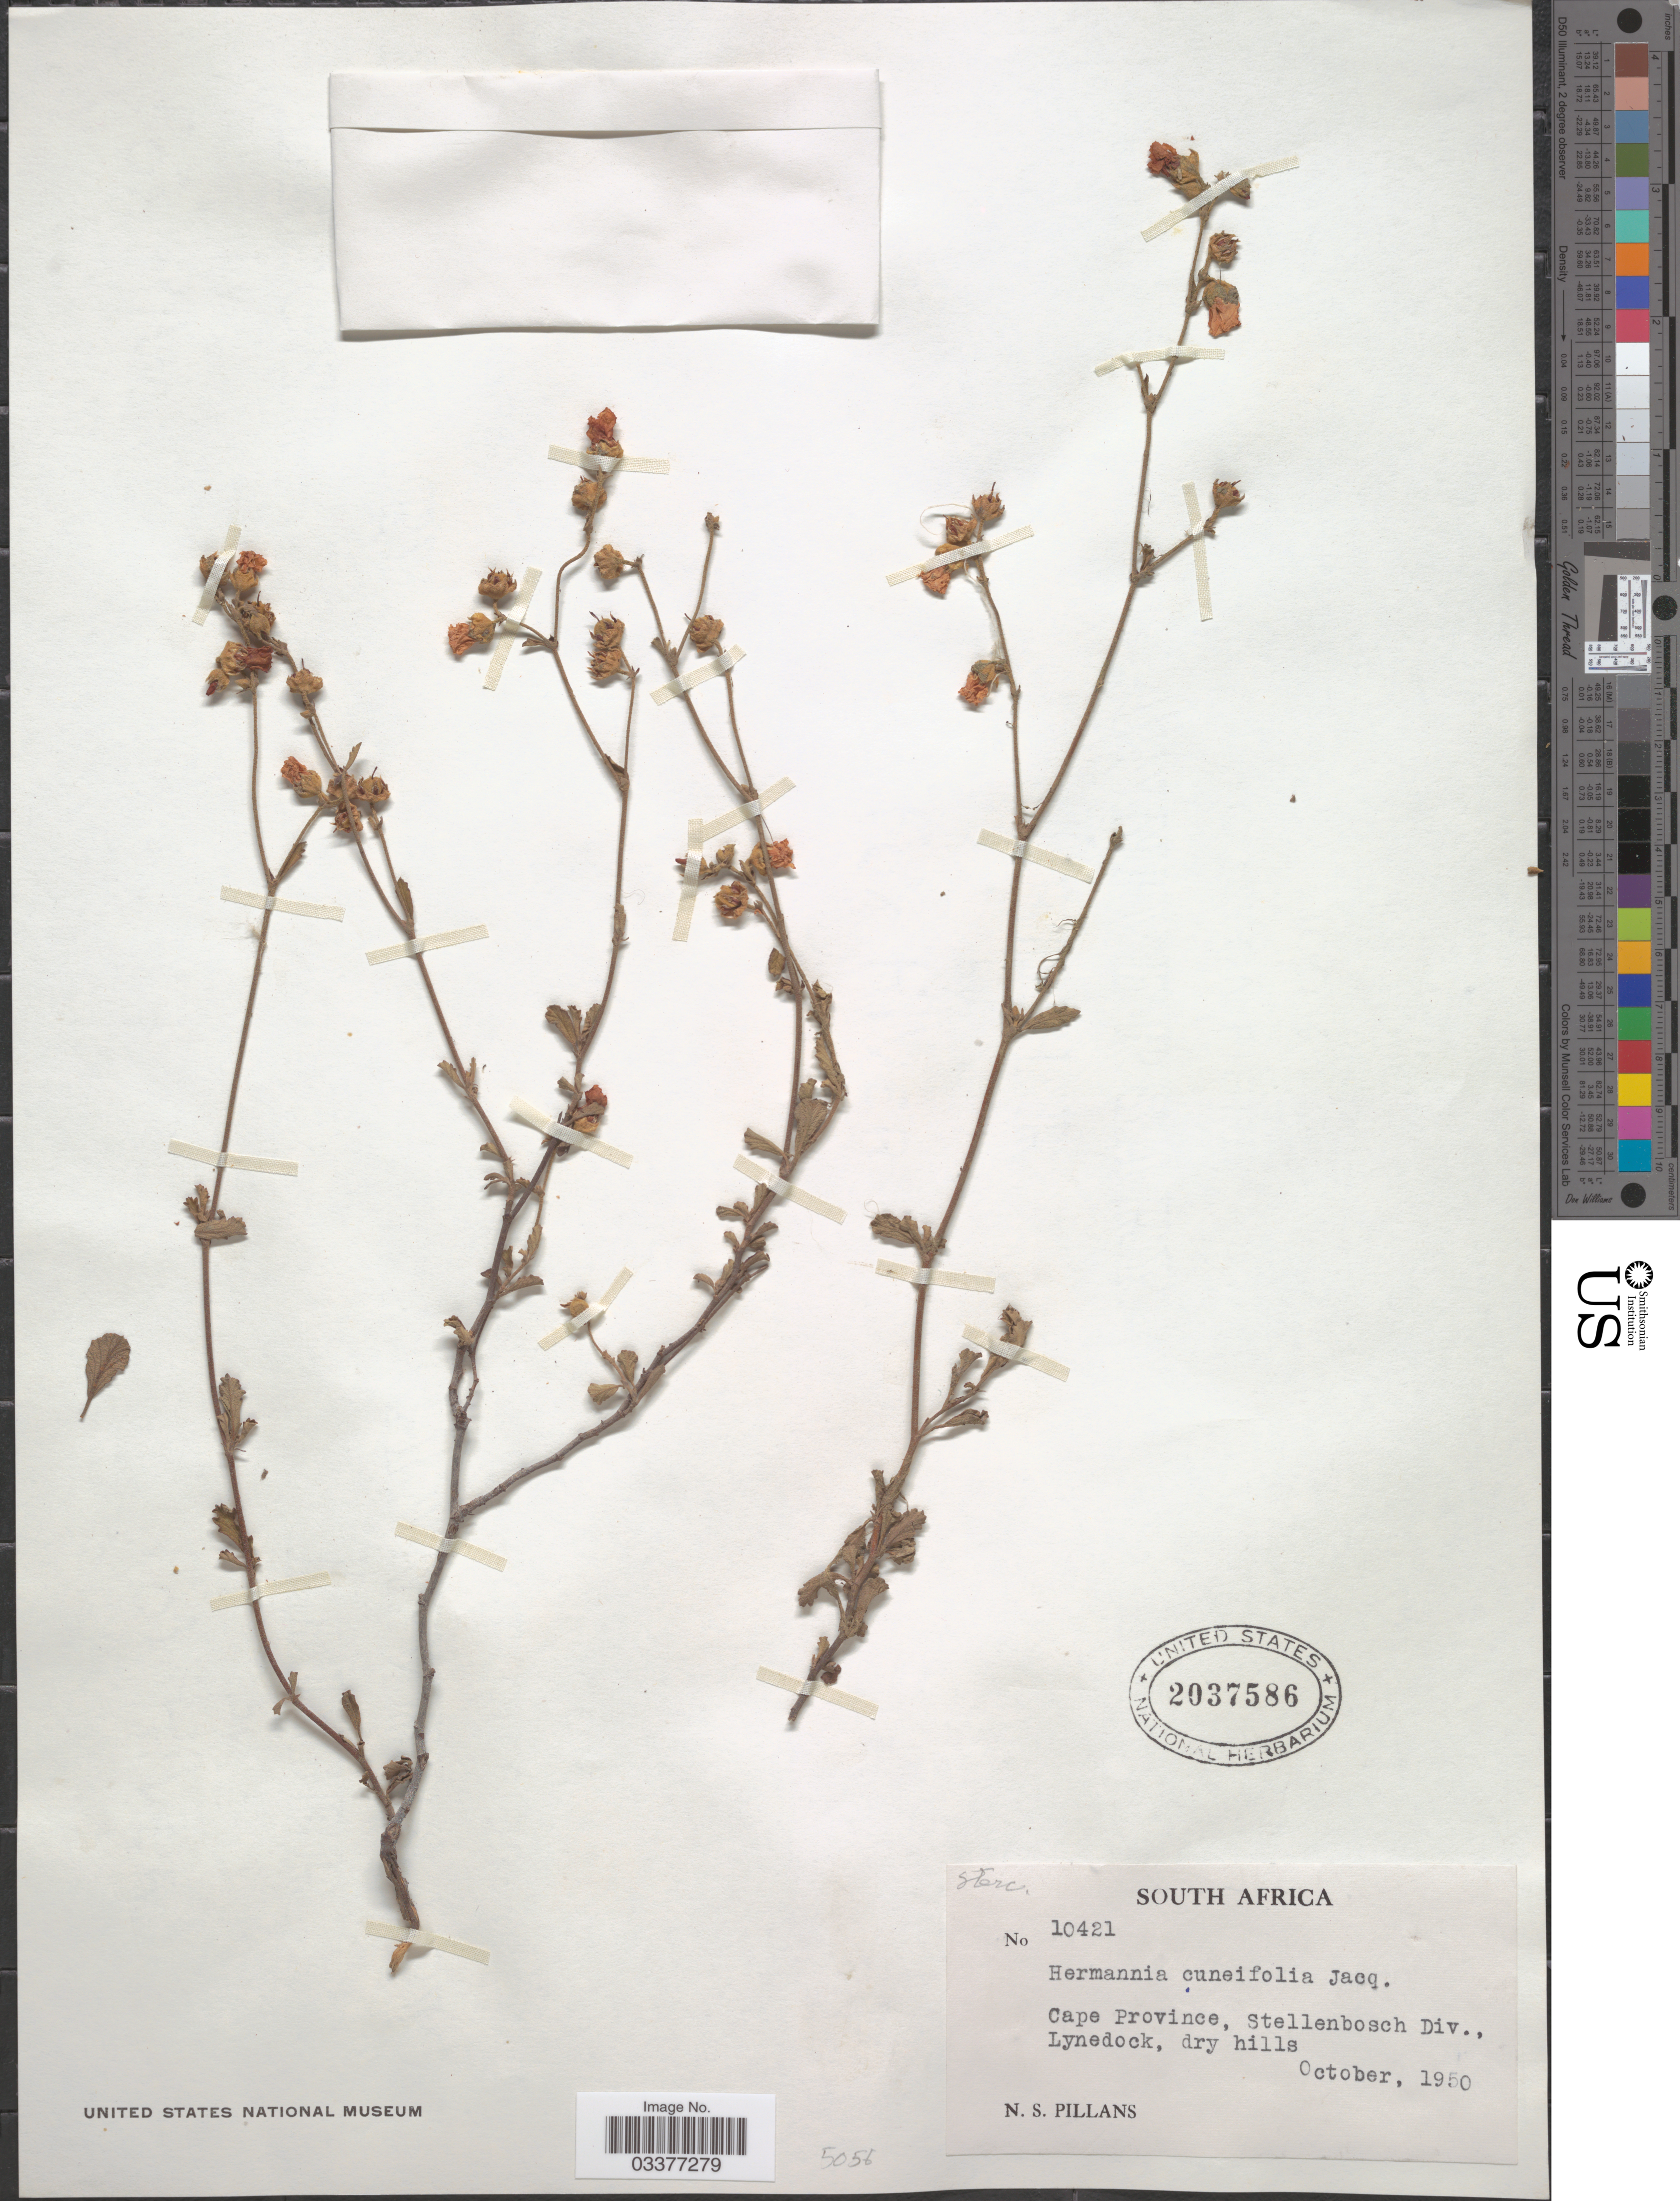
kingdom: Plantae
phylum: Tracheophyta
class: Magnoliopsida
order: Malvales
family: Malvaceae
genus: Hermannia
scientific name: Hermannia cuneifolia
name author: Jacq.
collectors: N. S. Pillans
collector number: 10421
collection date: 1950-10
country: South Africa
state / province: Western Cape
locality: Stellenbosch Div., Lynedock.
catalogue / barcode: US 2037586